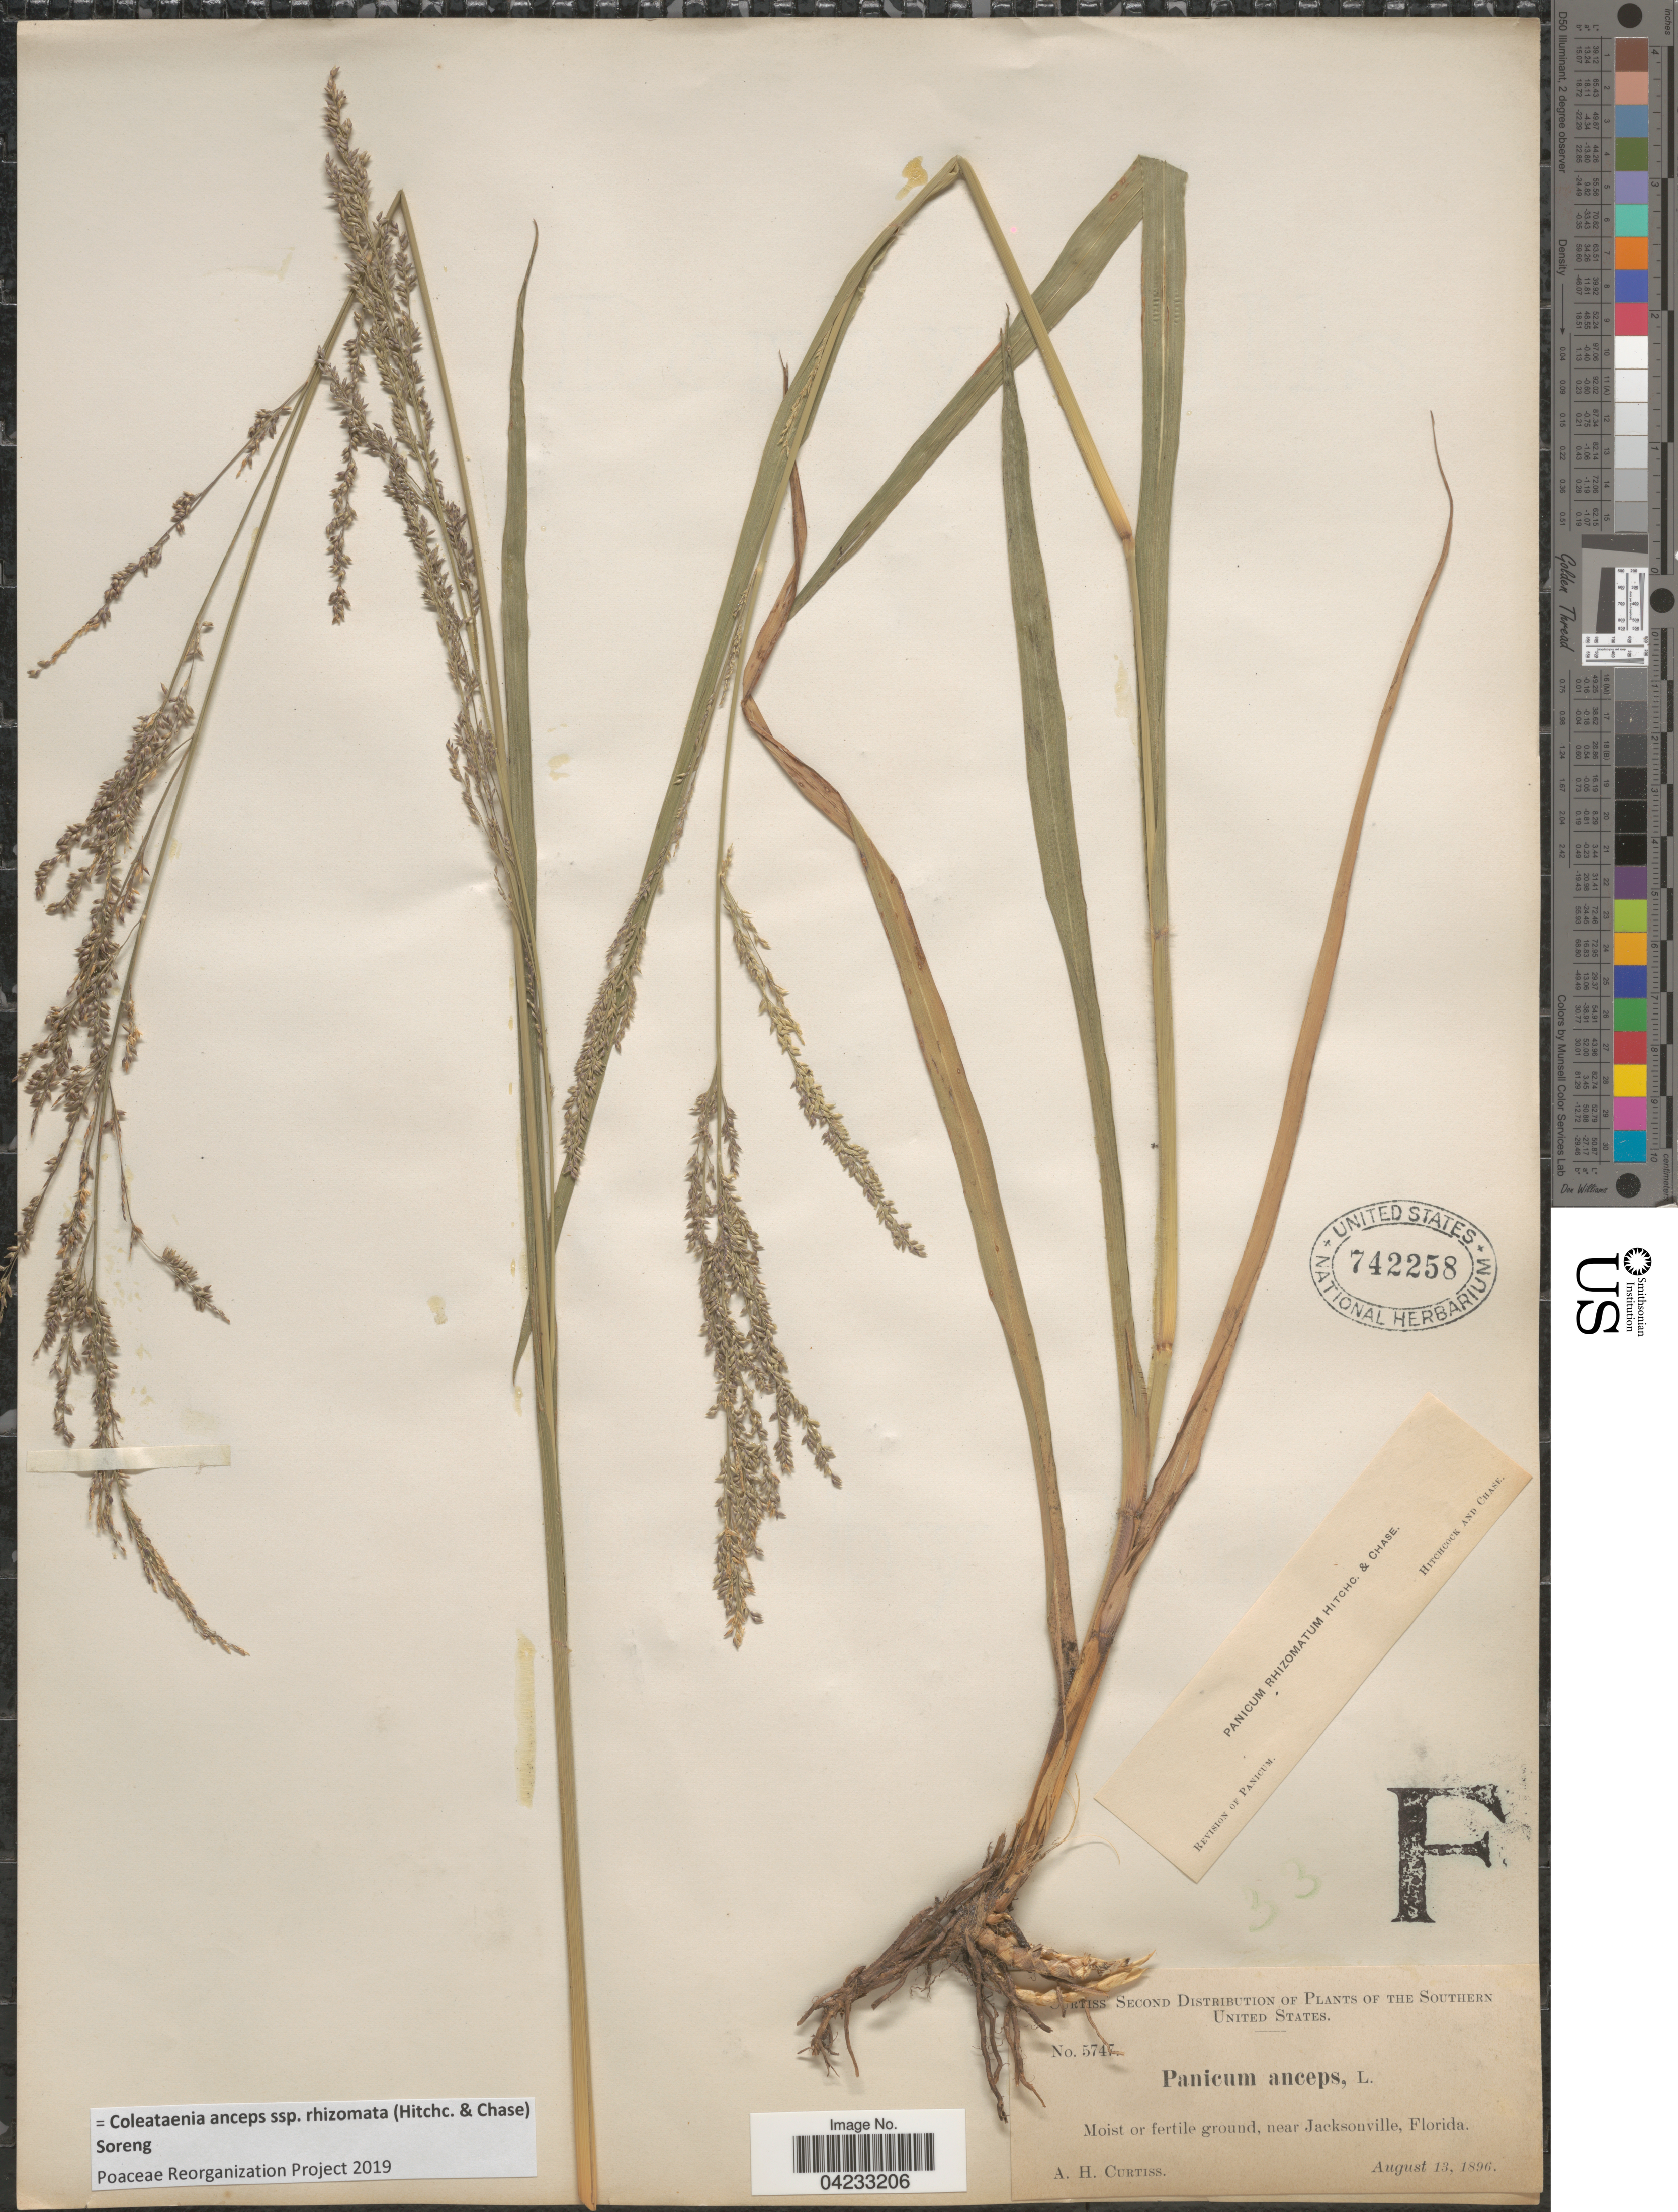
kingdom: Plantae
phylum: Tracheophyta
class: Liliopsida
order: Poales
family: Poaceae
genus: Coleataenia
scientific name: Coleataenia anceps subsp. rhizomata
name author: (Hitchc. & Chase) Soreng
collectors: A. H. Curtiss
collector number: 5747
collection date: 1896-08-13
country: United States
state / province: Florida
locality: The Southern United States. Moist fertile ground, near Jacksonville.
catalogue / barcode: US 742258